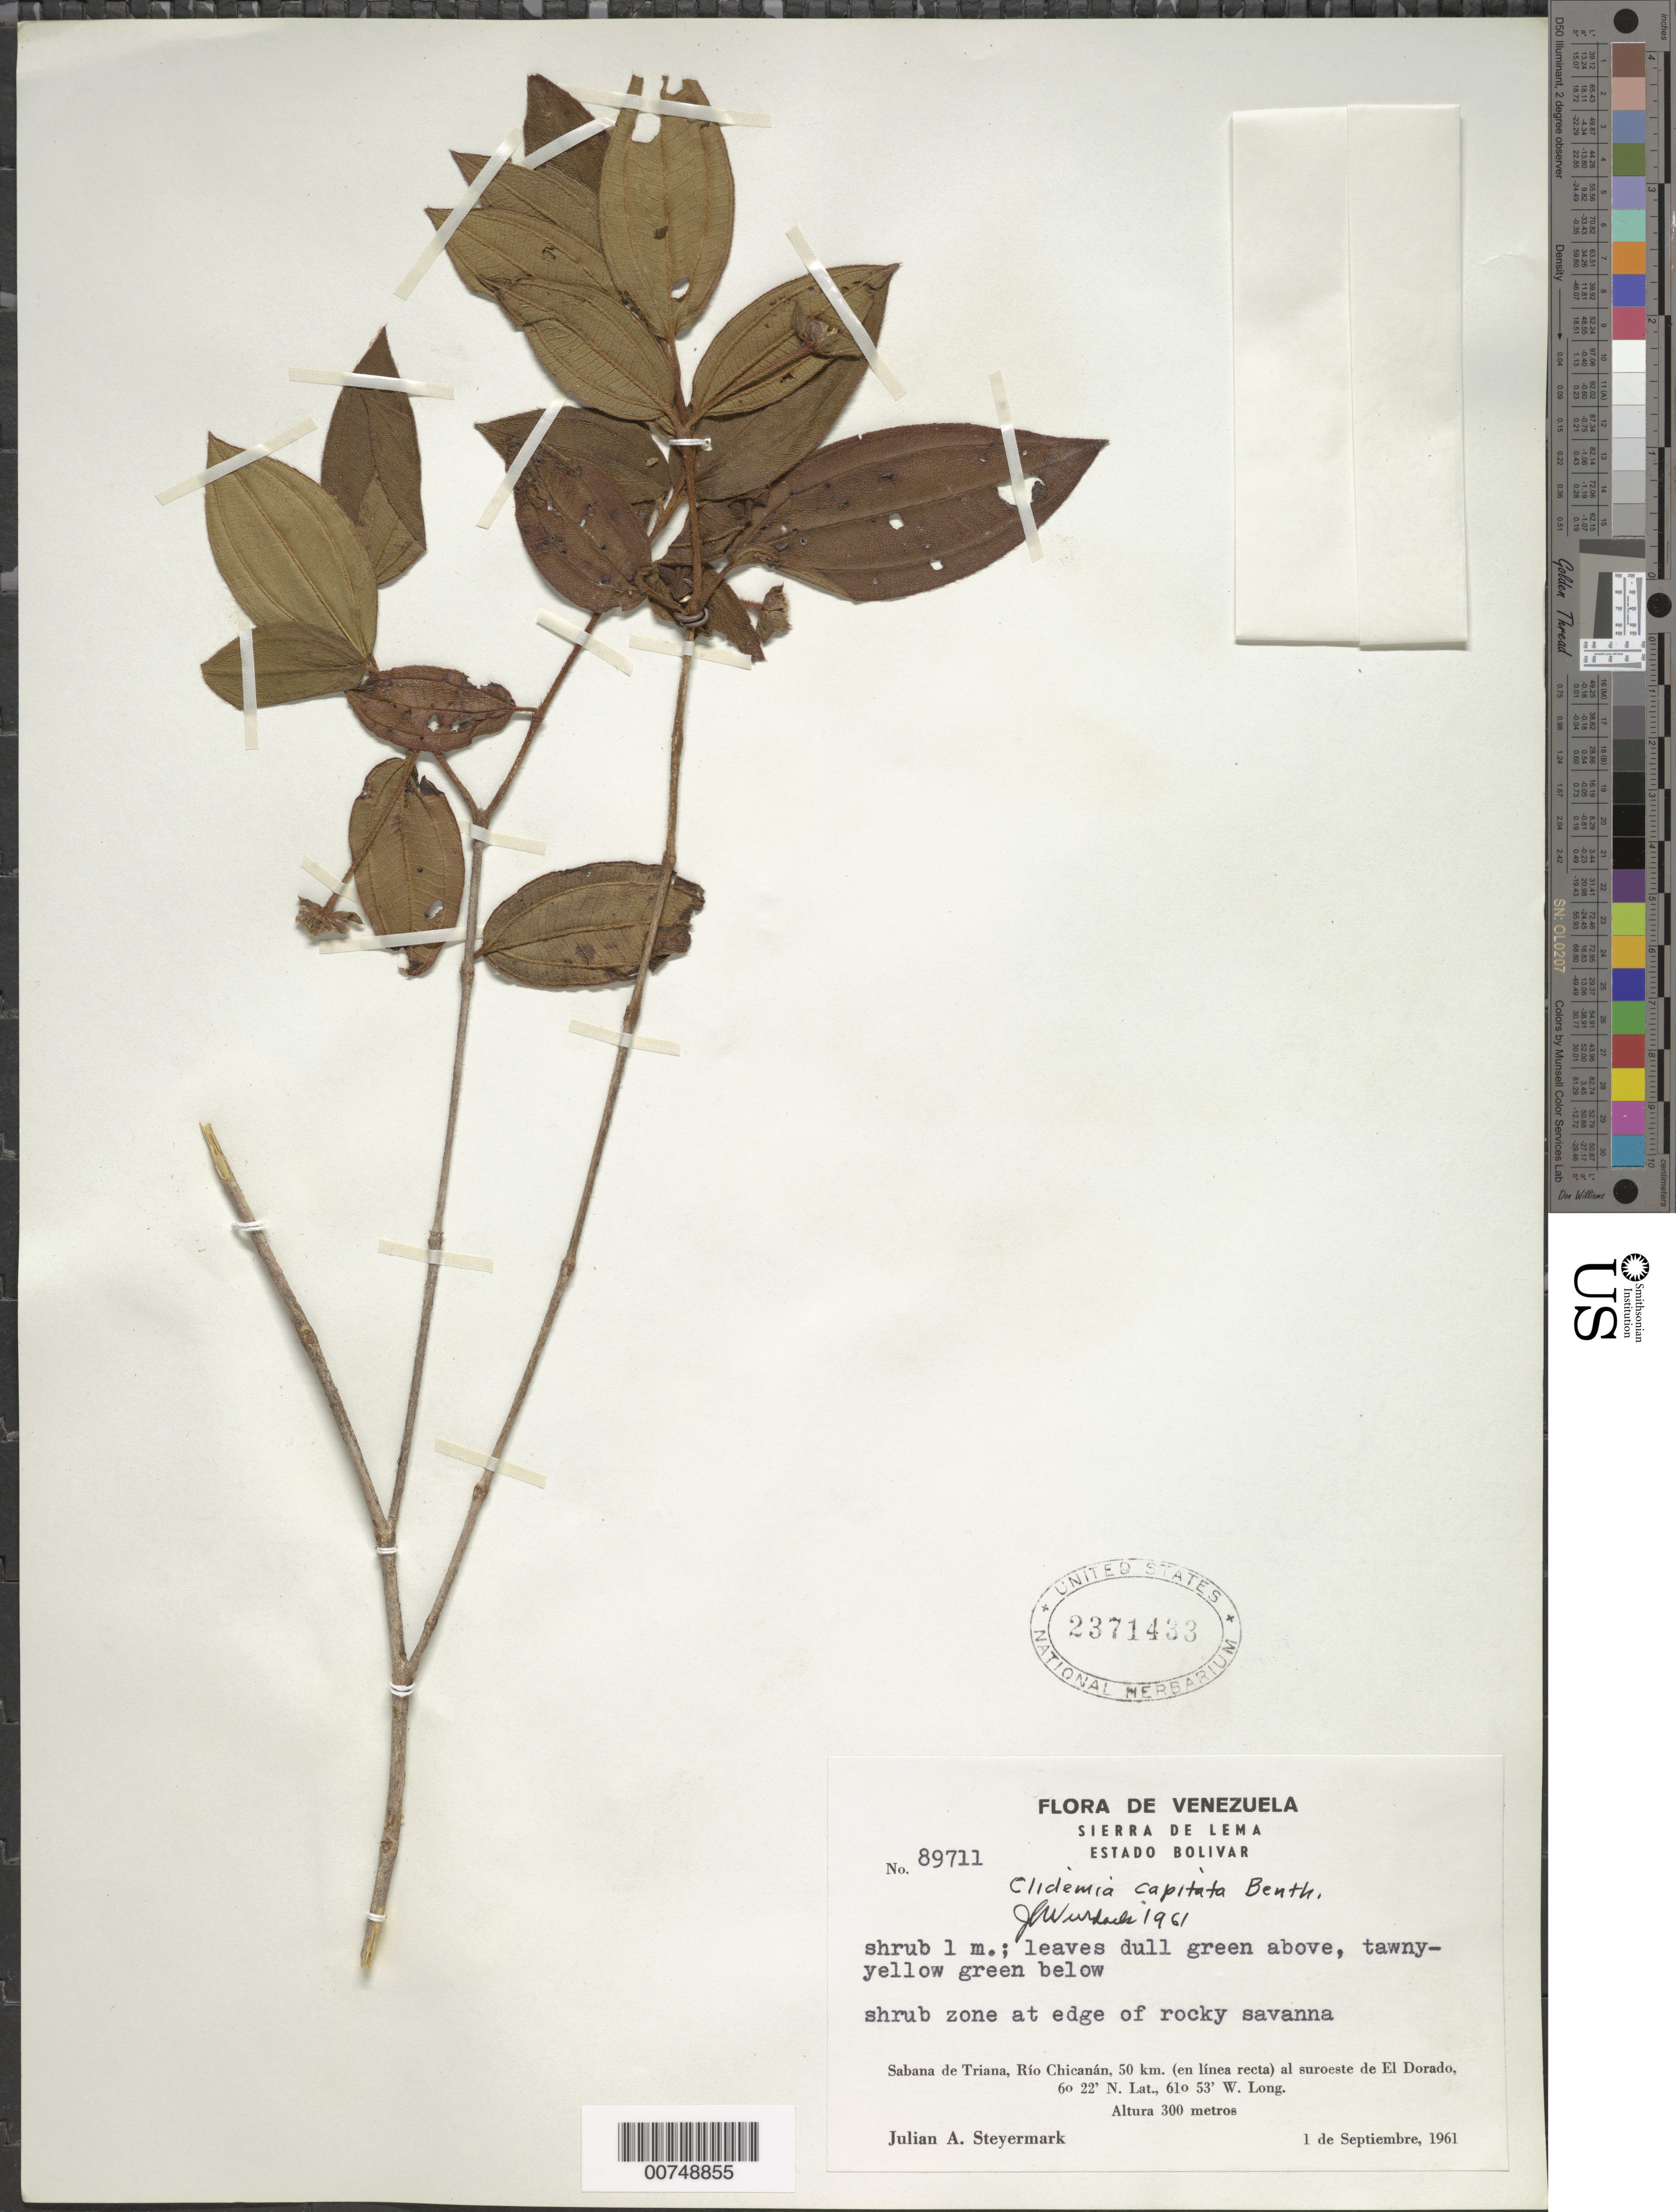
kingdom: Plantae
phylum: Tracheophyta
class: Magnoliopsida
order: Myrtales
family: Melastomataceae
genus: Clidemia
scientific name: Clidemia capitata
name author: Benth.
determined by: Wurdack, John J., (US), US (UNITED STATES)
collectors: J. Steyermark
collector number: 89711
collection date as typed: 1-Sep-61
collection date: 1961-09-01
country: Venezuela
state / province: Bolívar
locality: Sabana de Triana, Río Chicanán, 50 km (in línea recta) al SW de El Dorado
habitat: Shrub zone at edge of rocky savanna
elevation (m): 300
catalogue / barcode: US 2371433